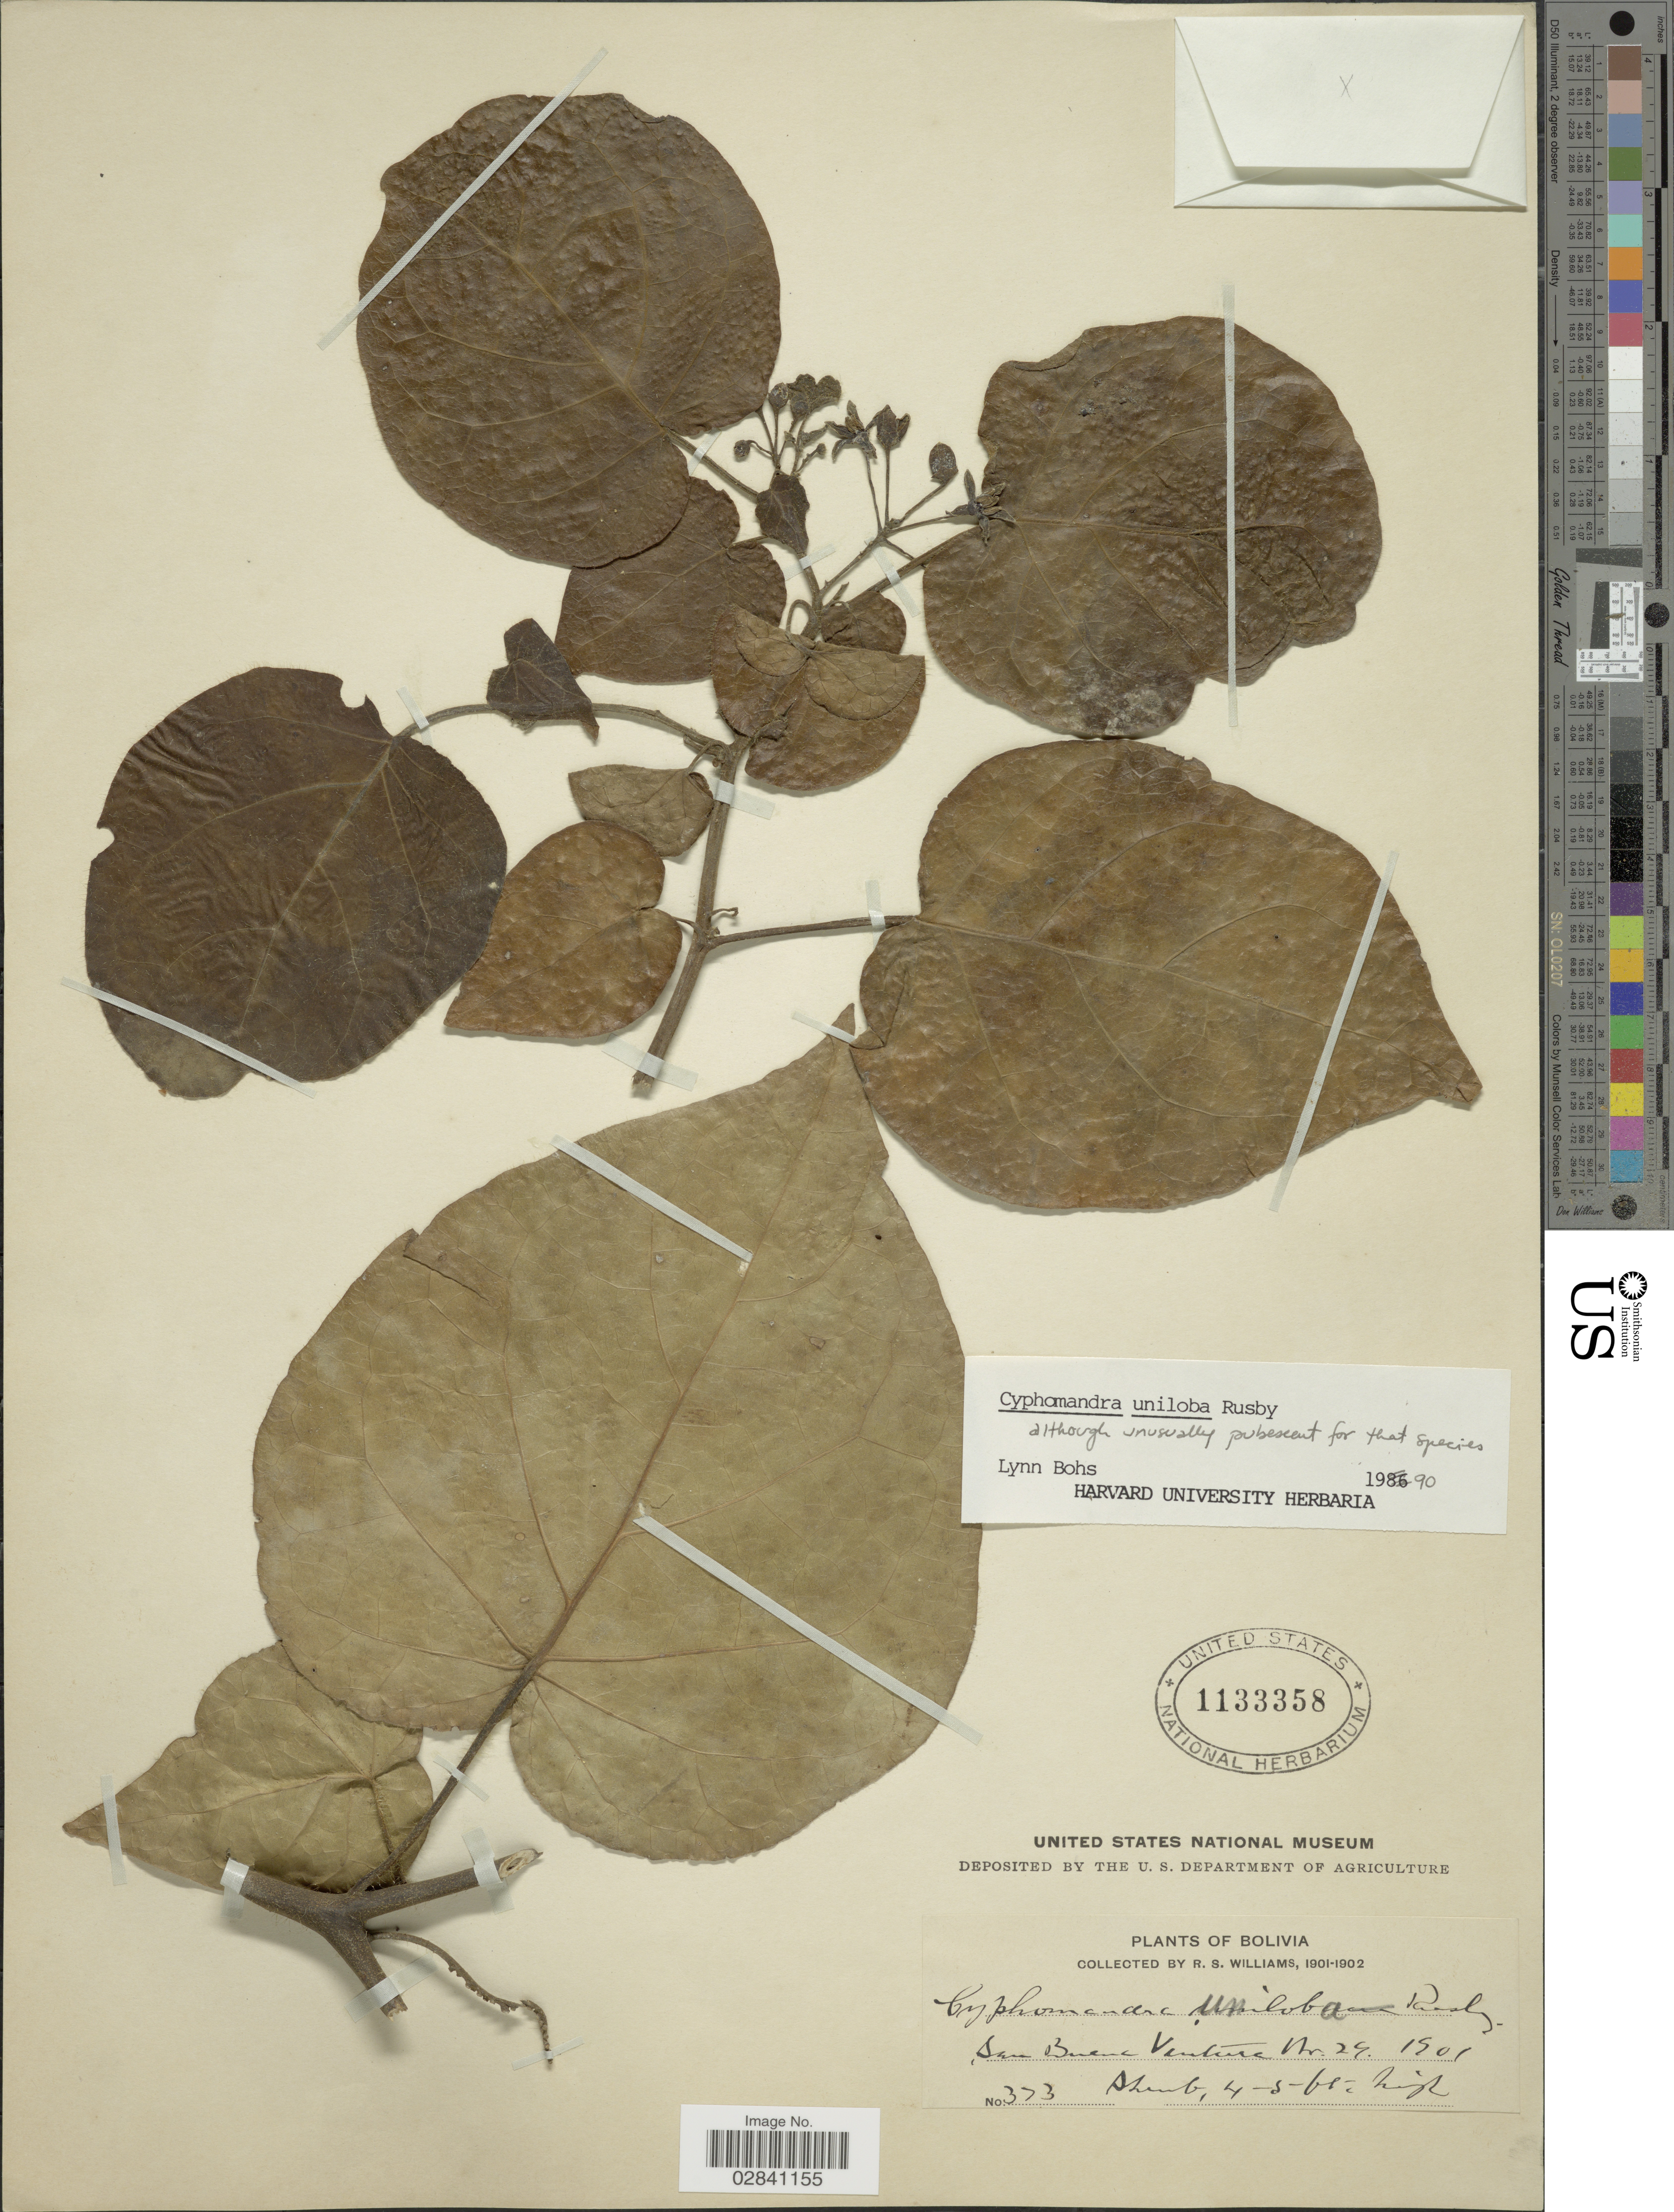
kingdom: Plantae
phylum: Tracheophyta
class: Magnoliopsida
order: Solanales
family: Solanaceae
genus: Cyphomandra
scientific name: Cyphomandra uniloba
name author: Rusby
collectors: R. S. Williams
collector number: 373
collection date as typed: Nov. 29, 1901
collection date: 1901-11-29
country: Bolivia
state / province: La Paz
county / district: Iturralde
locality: San Buena Ventura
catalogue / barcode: US 1133358